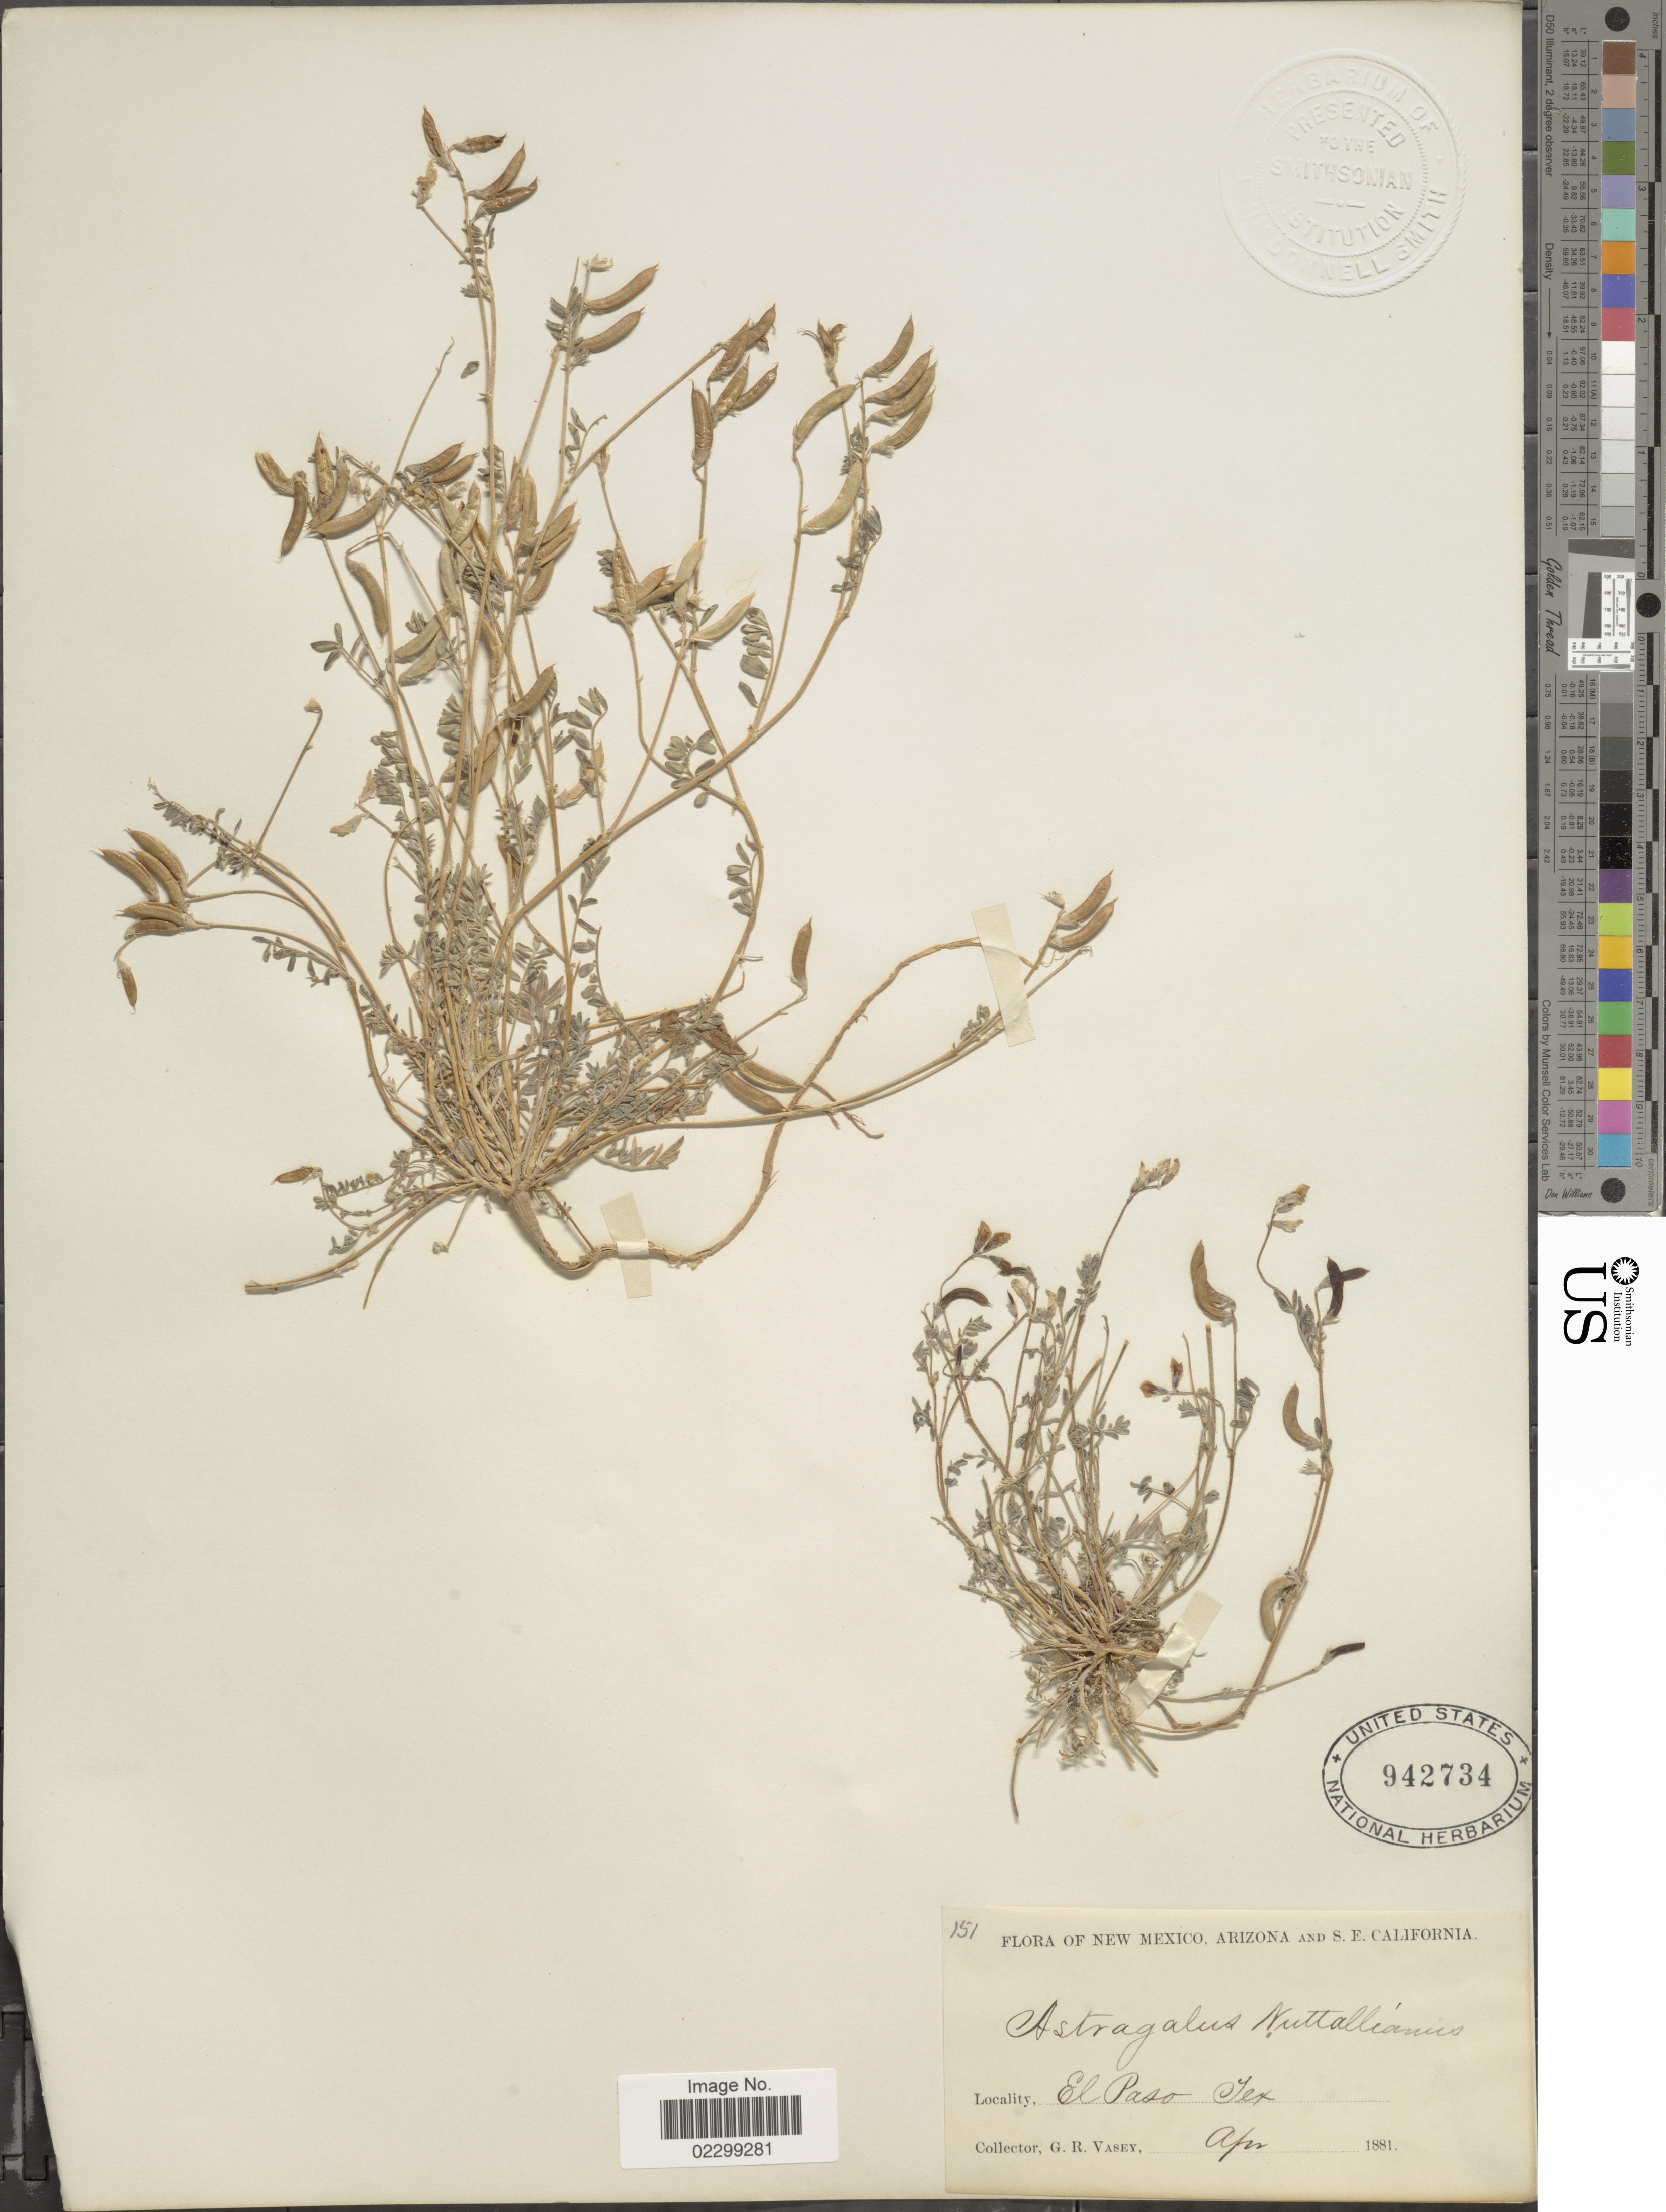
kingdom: Plantae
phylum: Tracheophyta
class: Magnoliopsida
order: Fabales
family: Fabaceae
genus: Astragalus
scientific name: Astragalus austrinus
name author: (Small) O.E. Schulz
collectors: G. R. Vasey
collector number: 151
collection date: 1881-04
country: United States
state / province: Texas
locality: El Paso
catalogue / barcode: US 942734